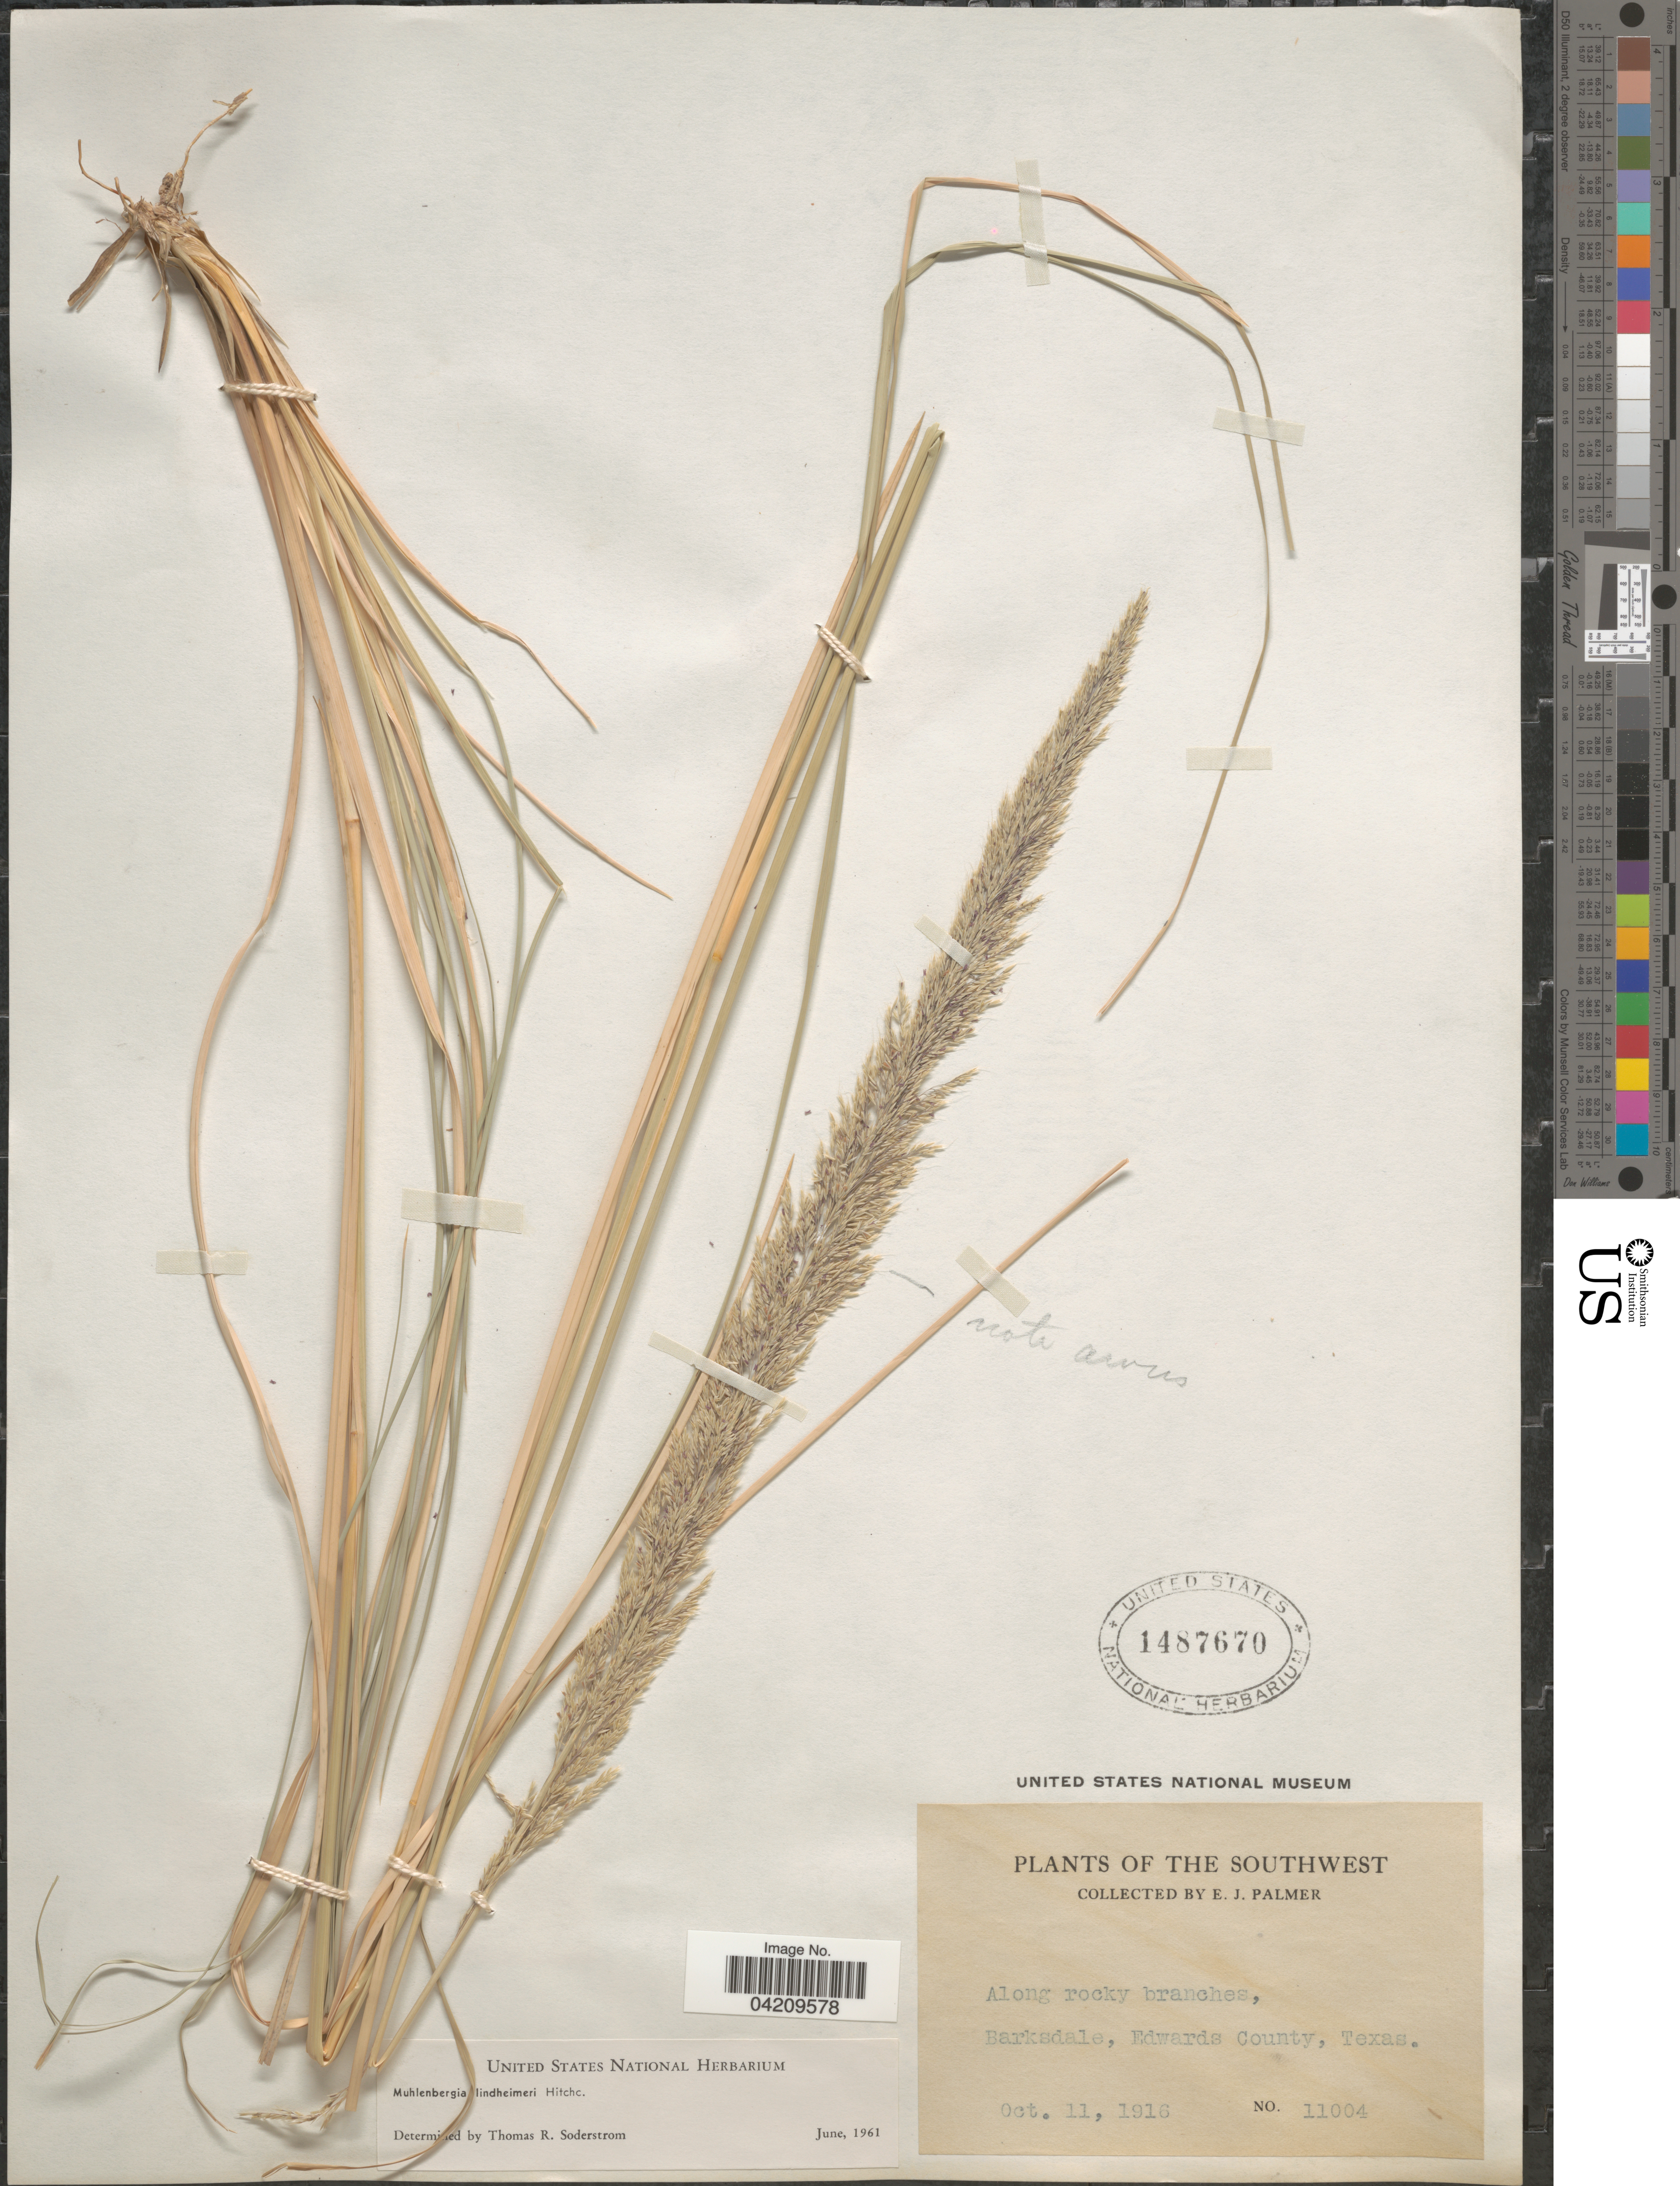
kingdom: Plantae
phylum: Tracheophyta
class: Liliopsida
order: Poales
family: Poaceae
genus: Muhlenbergia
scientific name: Muhlenbergia lindheimeri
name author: Hitchc.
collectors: E. J. Palmer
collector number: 11004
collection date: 1916-10-11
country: United States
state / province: Texas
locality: The Southwest. Along rocky branches, Barksdale, Edwards County.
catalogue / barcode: US 1487670